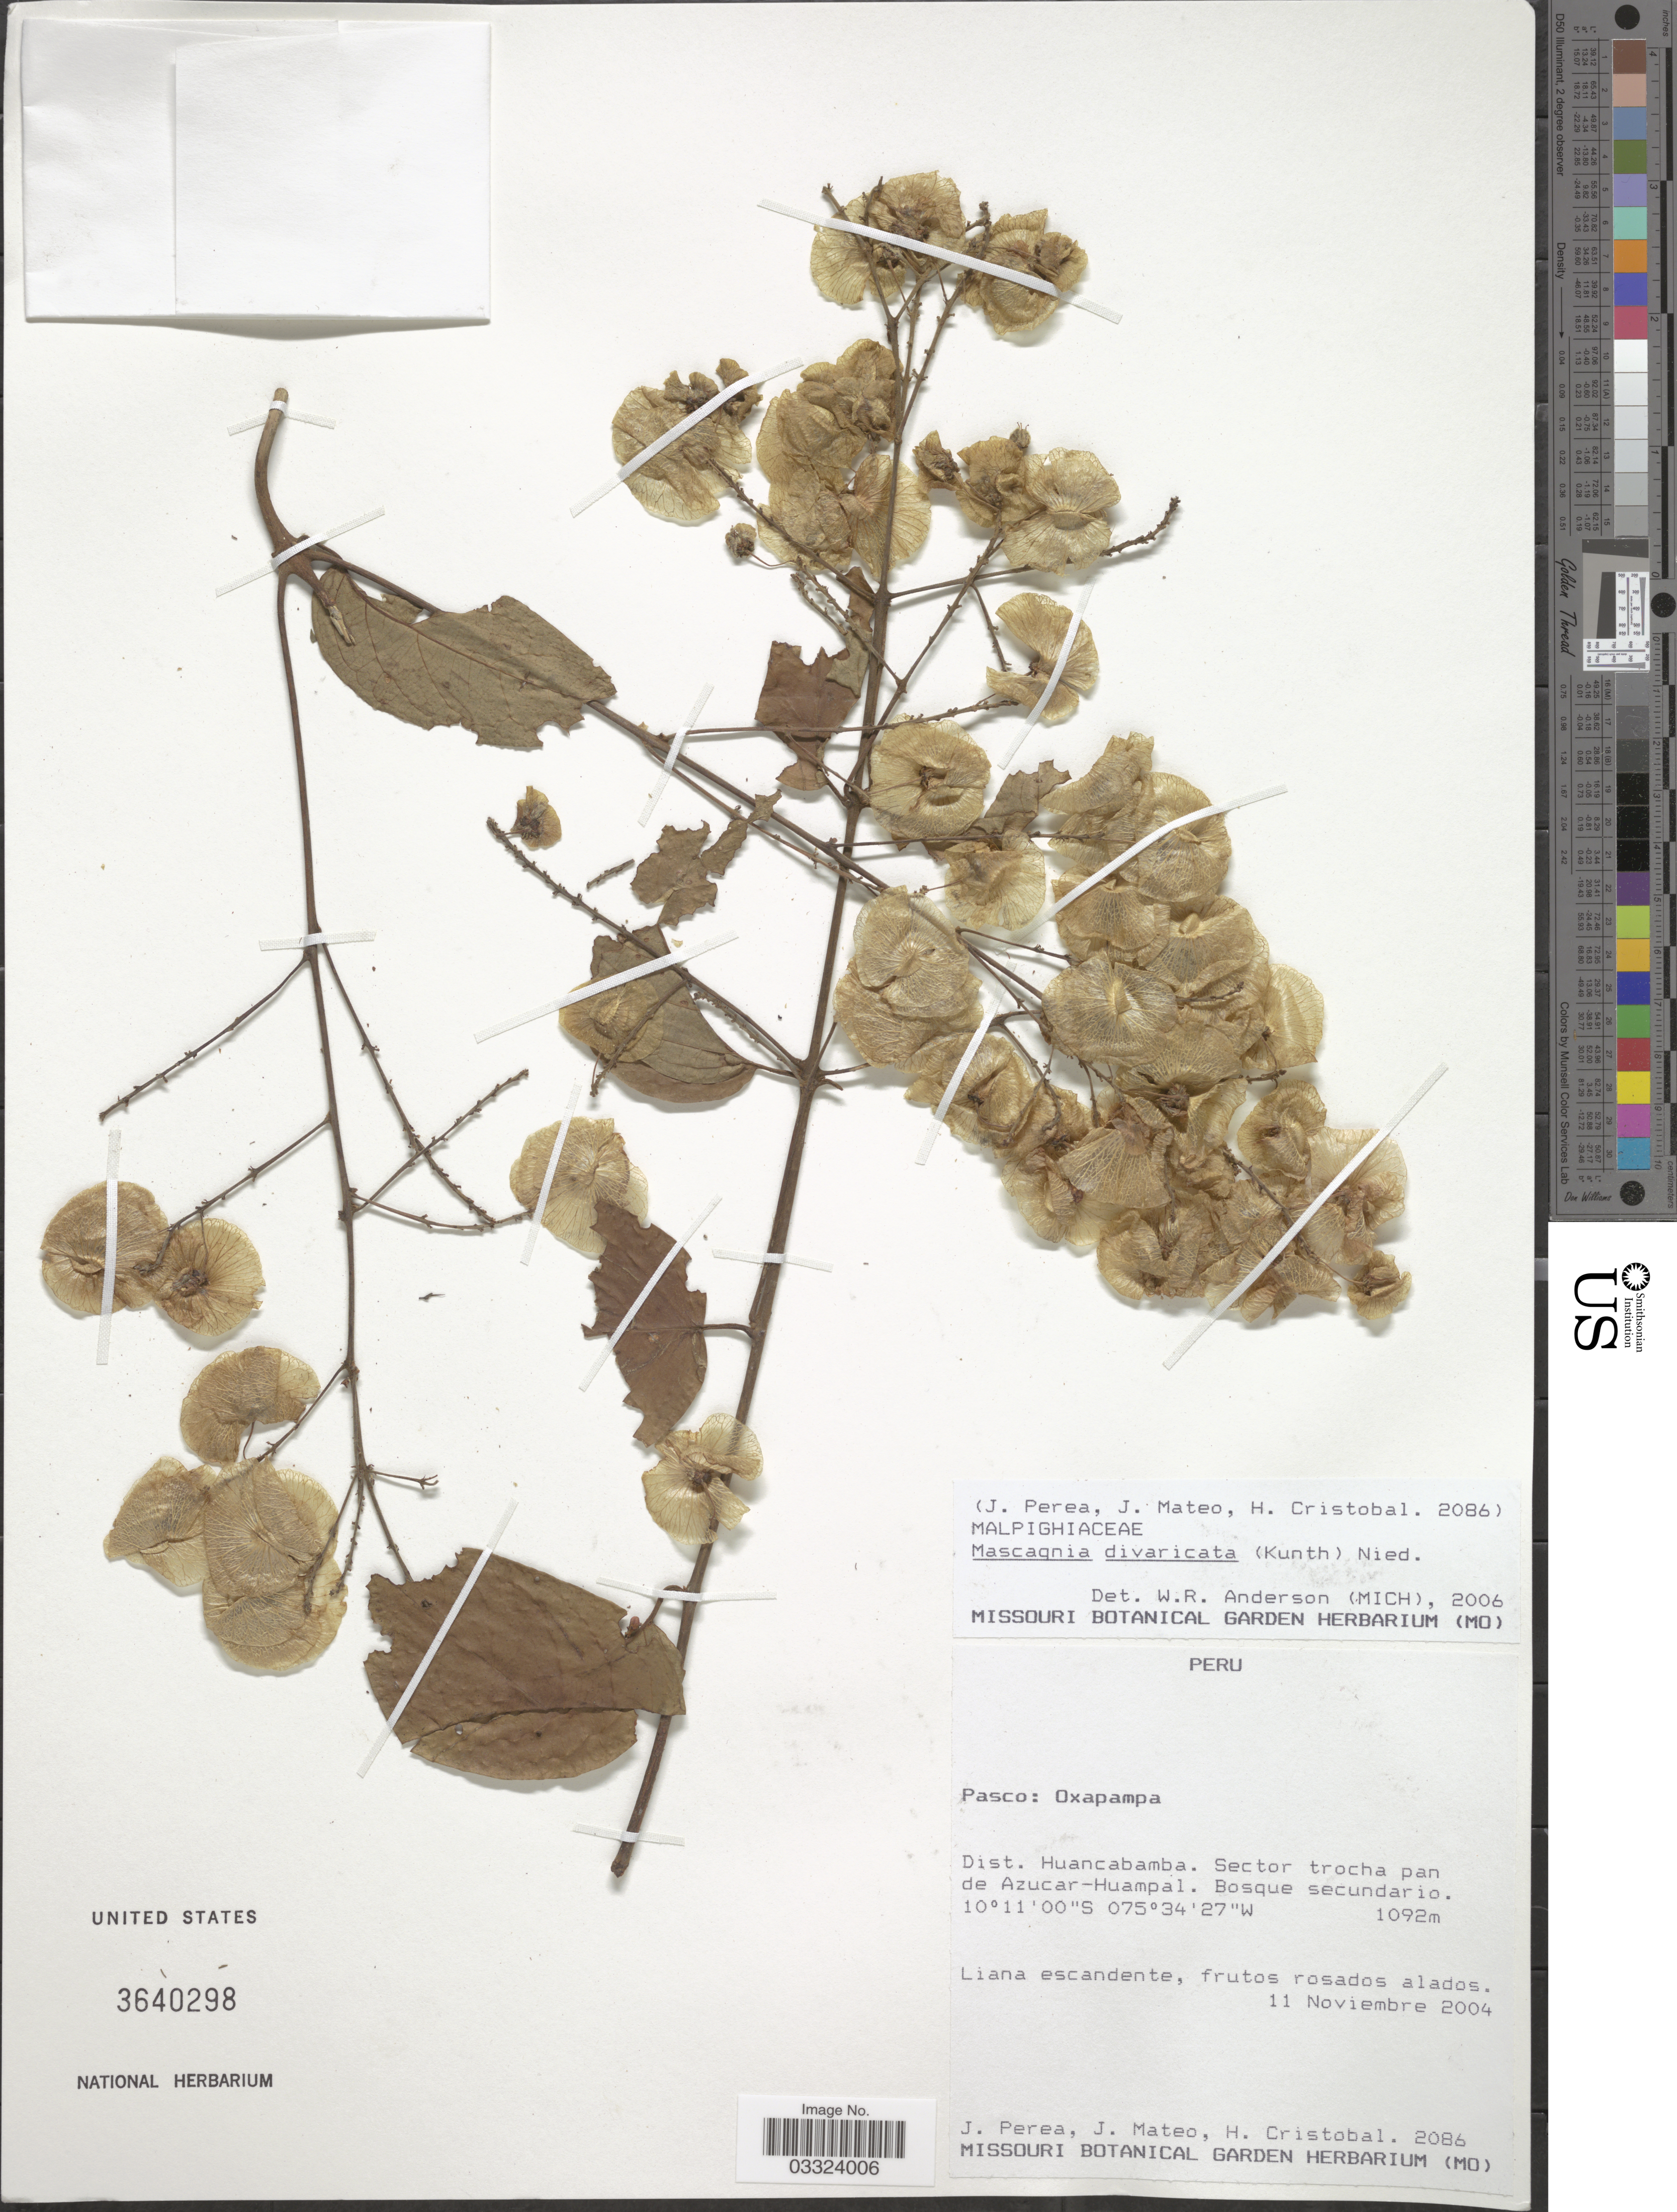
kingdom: Plantae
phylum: Tracheophyta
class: Magnoliopsida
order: Malpighiales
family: Malpighiaceae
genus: Mascagnia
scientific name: Mascagnia divaricata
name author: (Kunth) Nied.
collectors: J. Perea, J. Mateo & H. Cristobal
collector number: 2086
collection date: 2004-11-11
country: Peru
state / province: Pasco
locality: Oxapampa, Dist. Huancabamba. Sector trocha pan de Azucar-Huampal.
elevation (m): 1092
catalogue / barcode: US 3640298